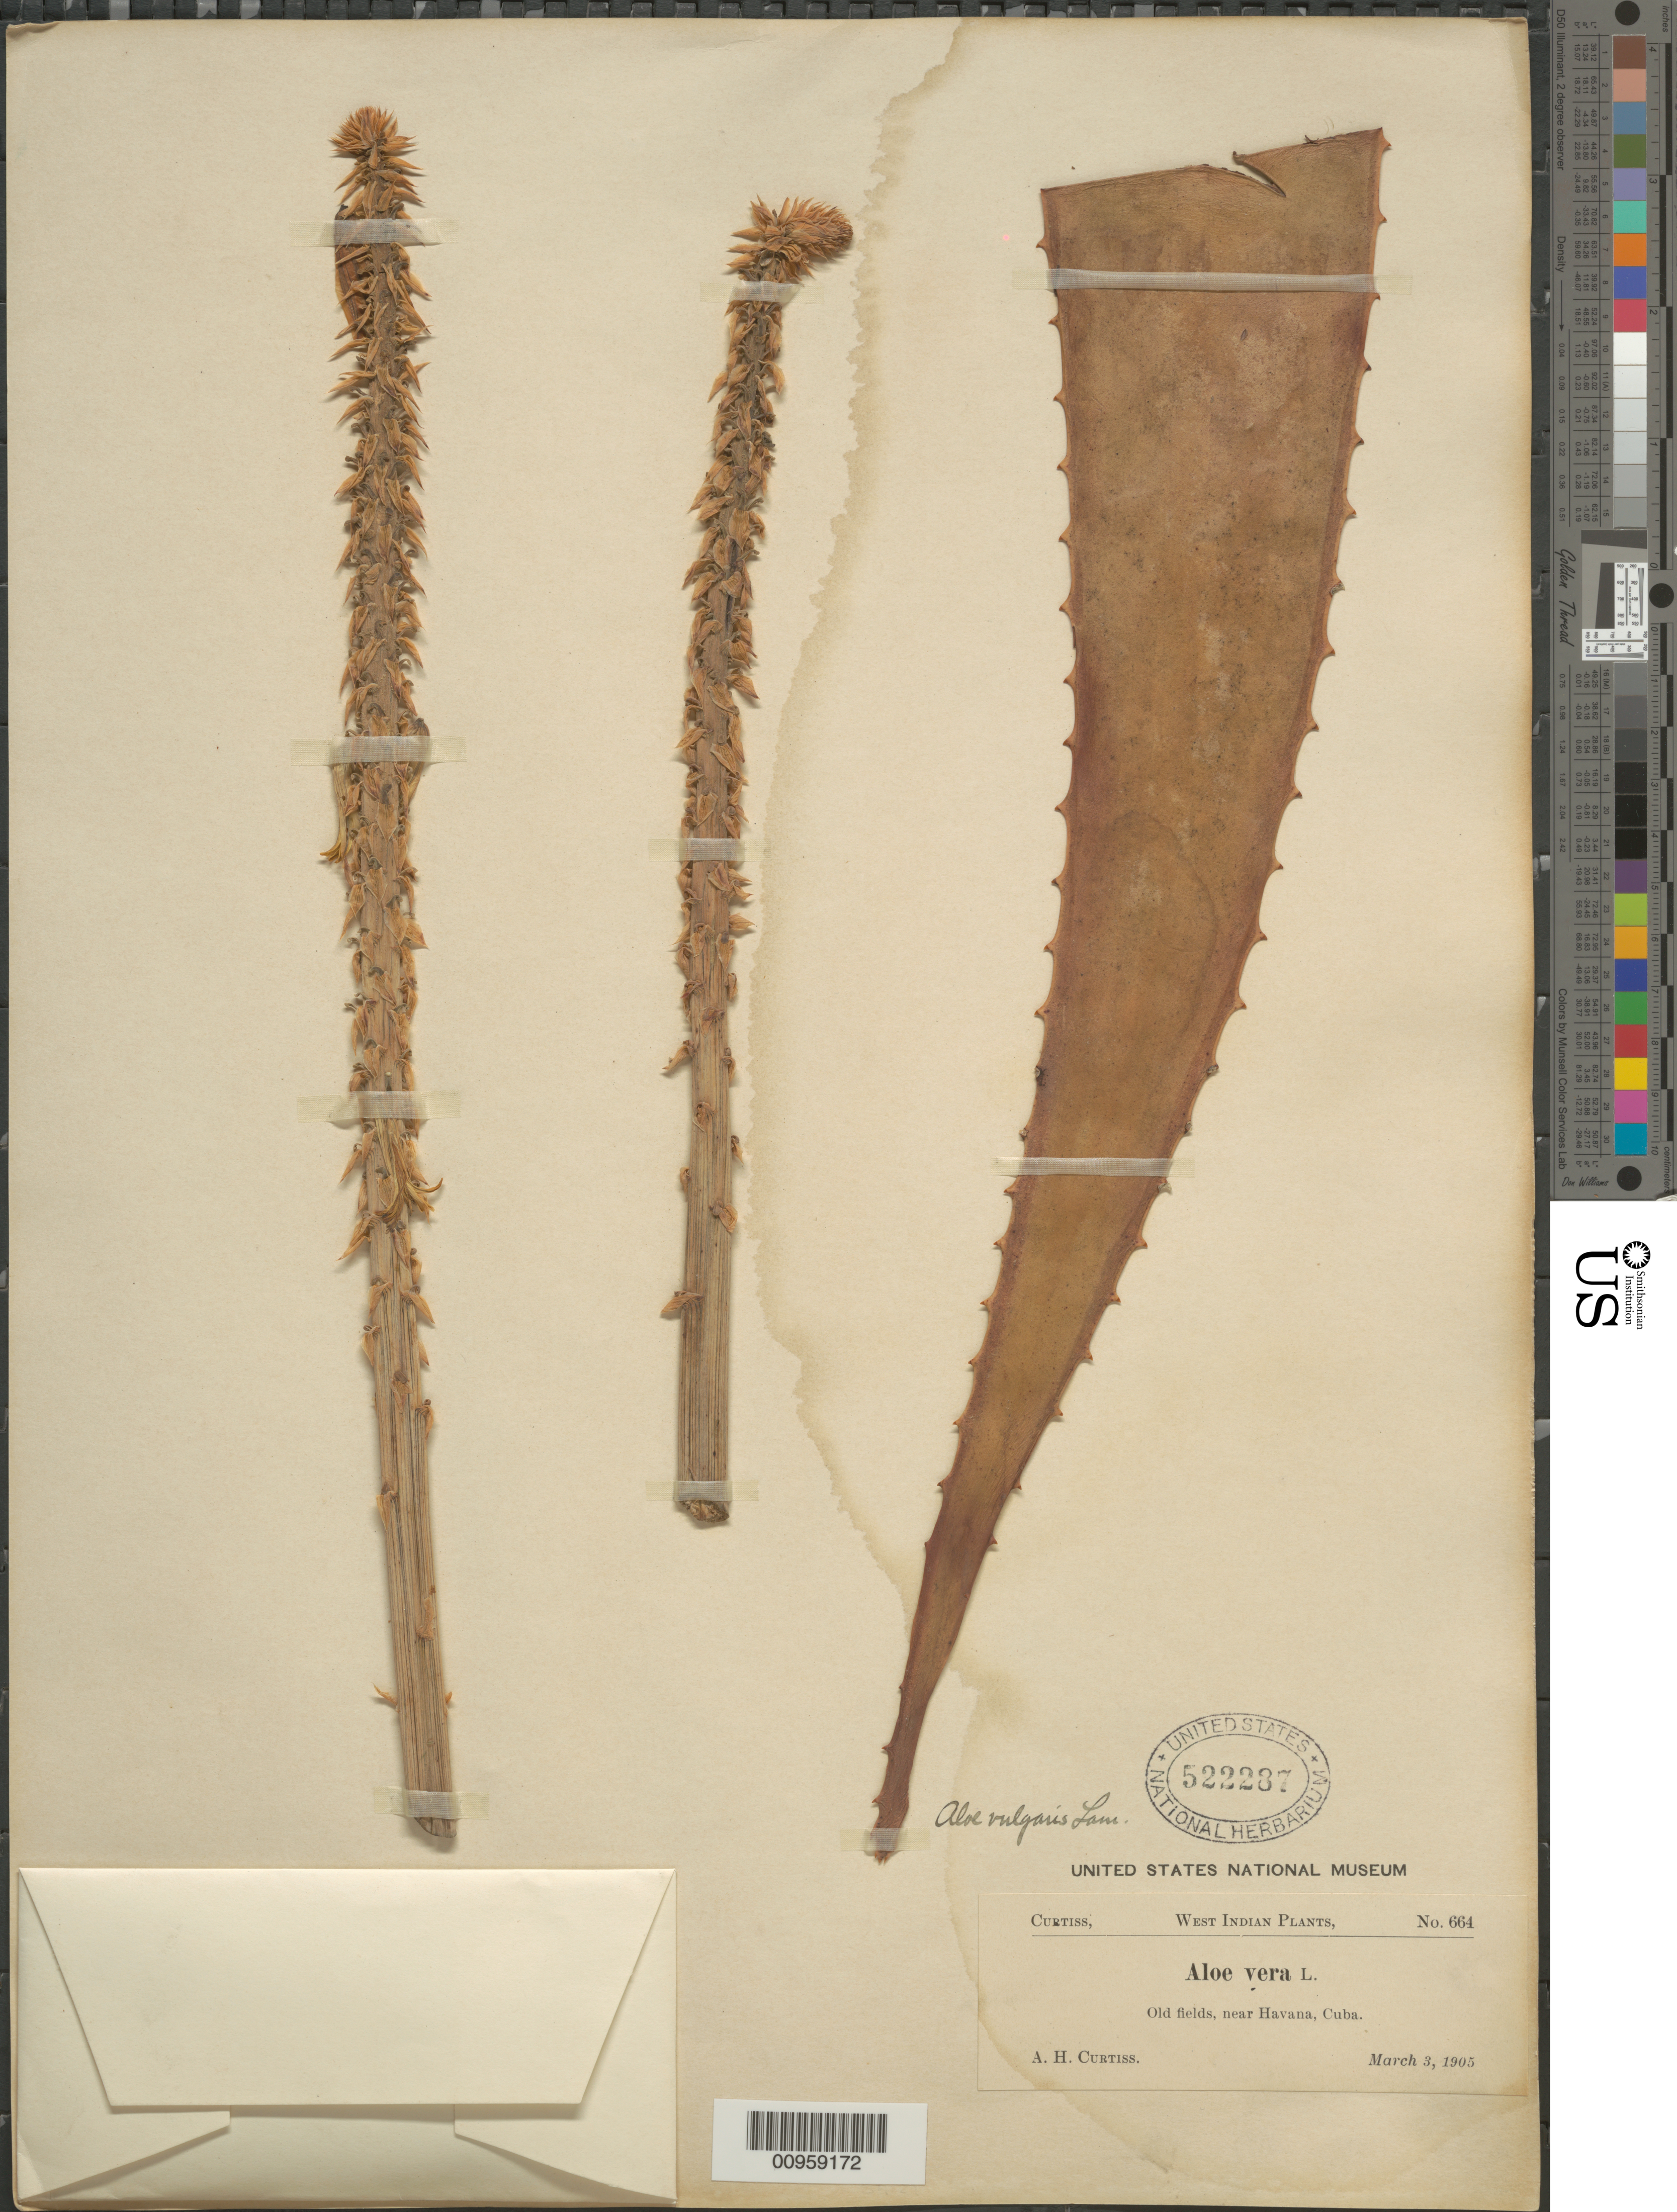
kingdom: Plantae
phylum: Tracheophyta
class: Liliopsida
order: Asparagales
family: Asphodelaceae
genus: Aloe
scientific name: Aloe vera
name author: L.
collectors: A. H. Curtiss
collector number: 664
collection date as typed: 03 Mar 1905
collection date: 1905-03-03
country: Cuba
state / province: La Habana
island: Cuba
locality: Near Havana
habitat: Old fields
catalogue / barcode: US 522287